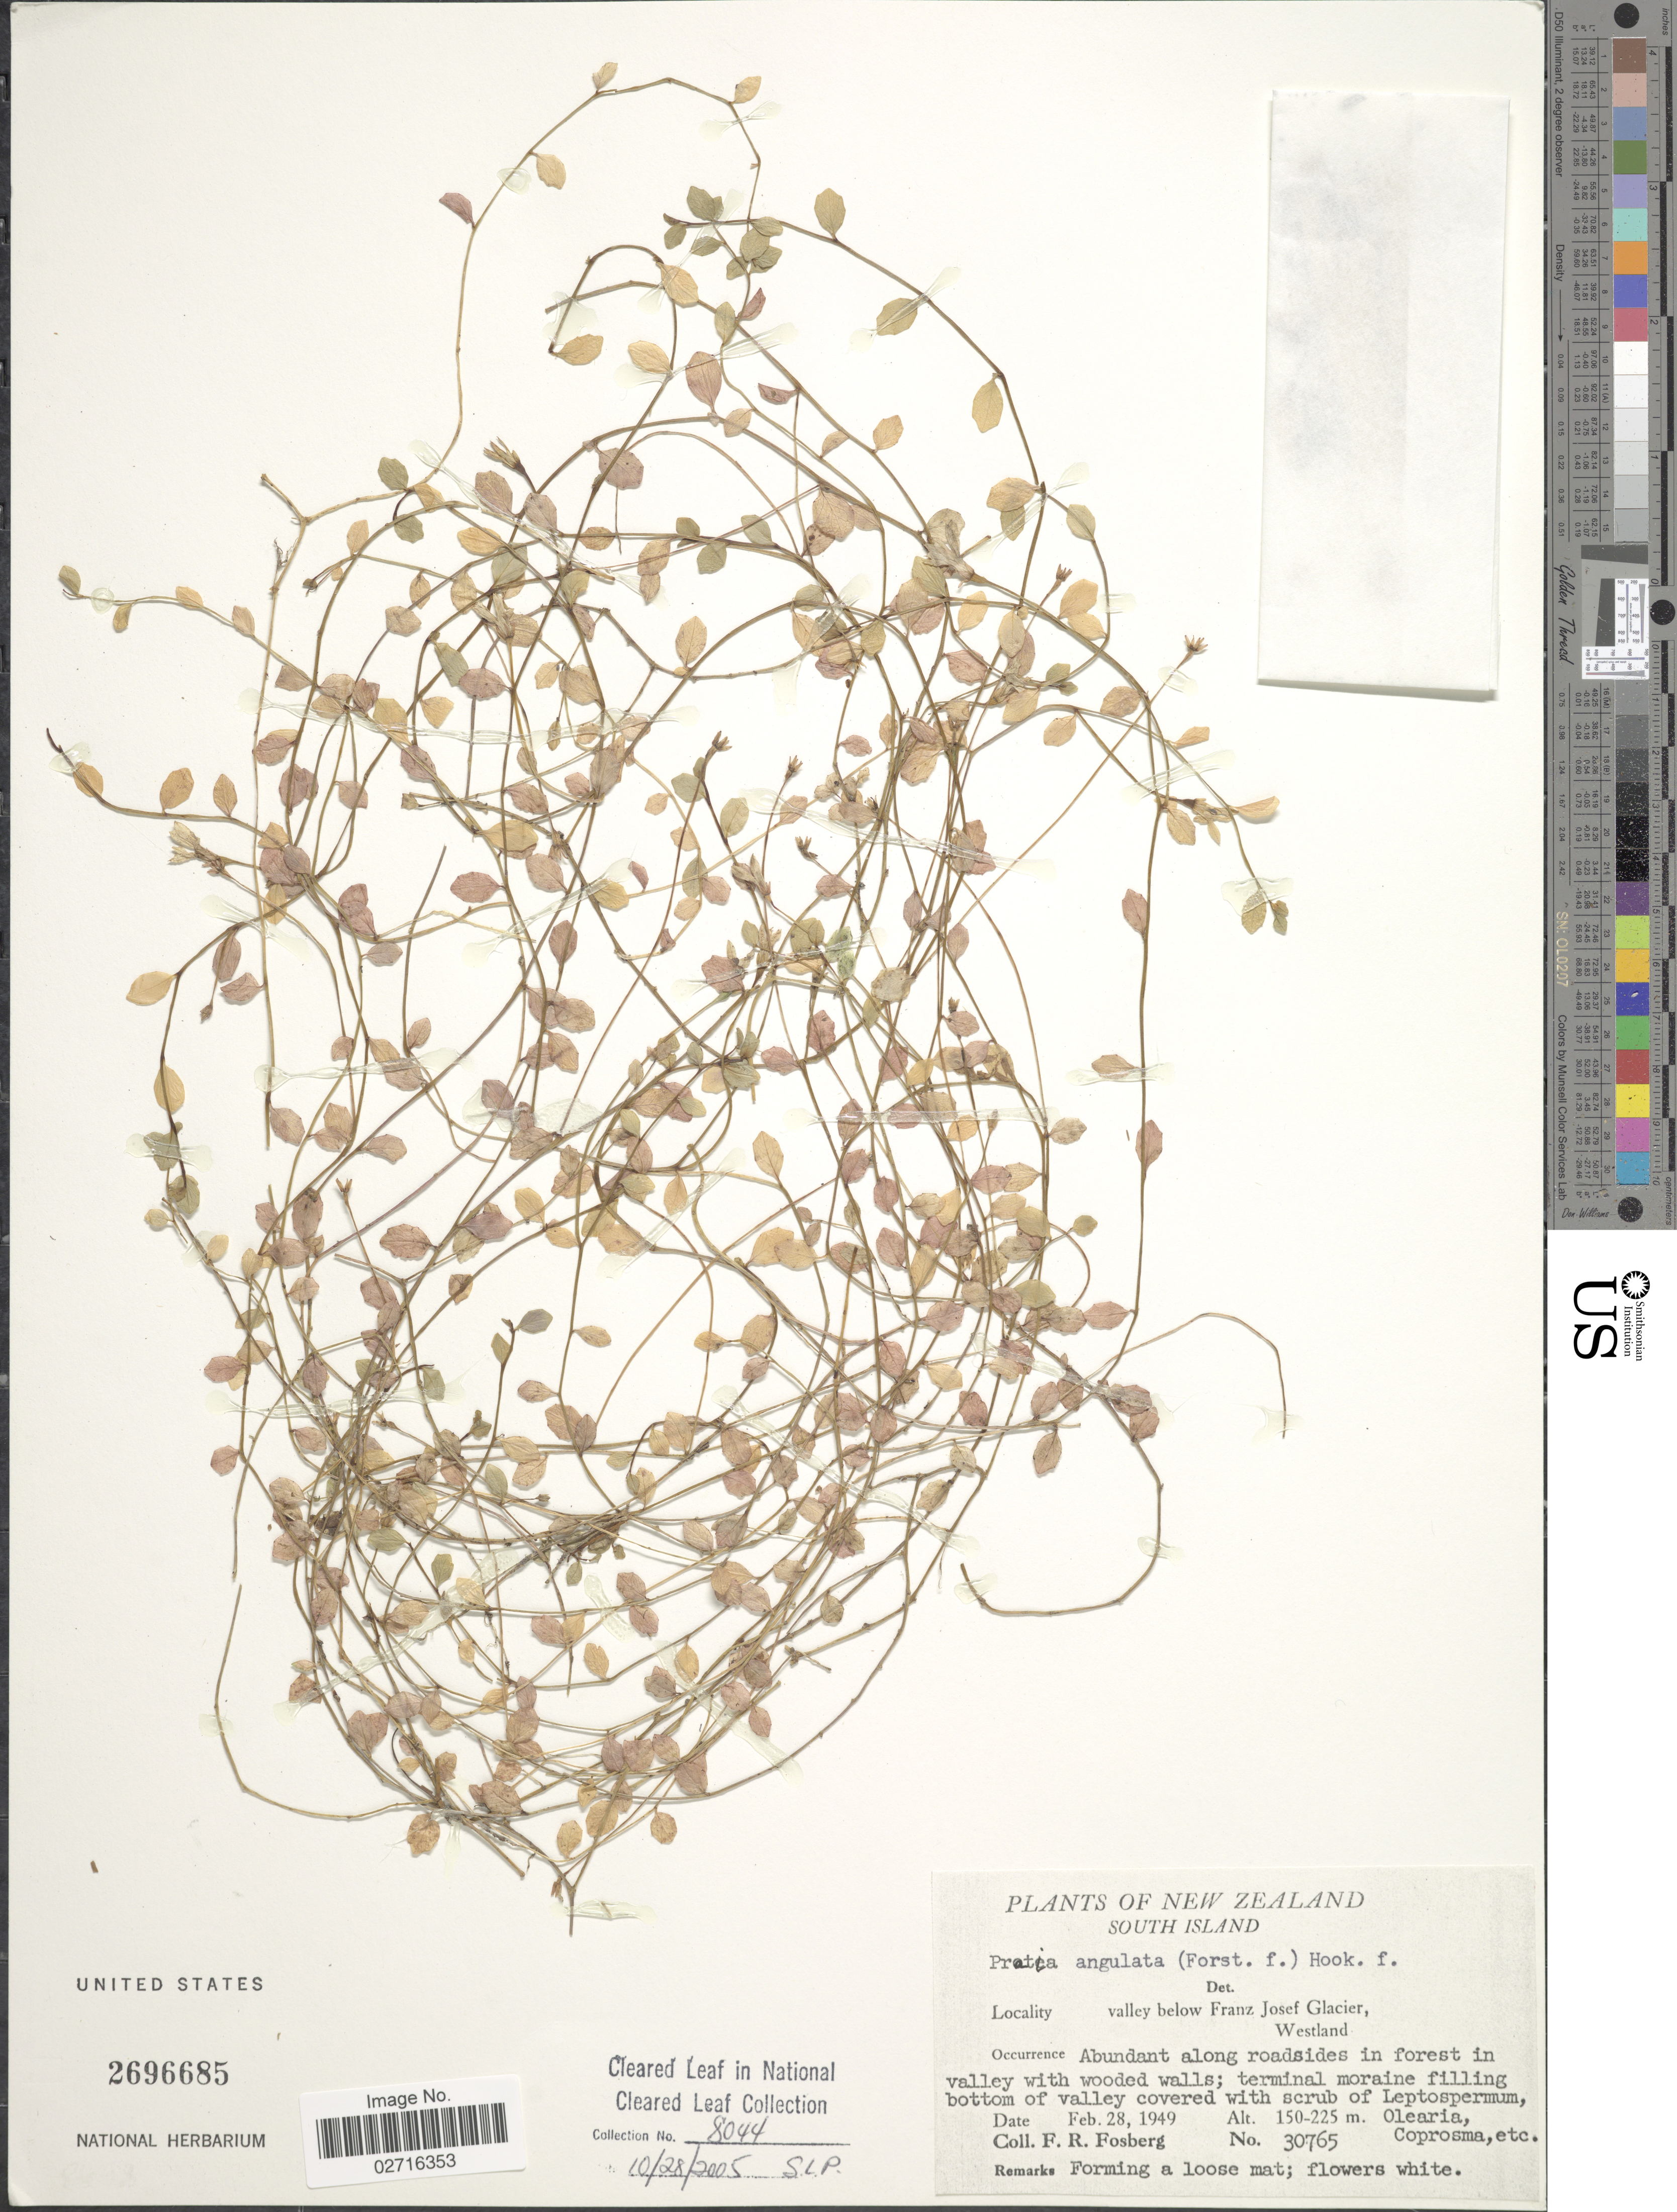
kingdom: Plantae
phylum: Tracheophyta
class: Magnoliopsida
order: Asterales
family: Campanulaceae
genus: Pratia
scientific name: Pratia angulata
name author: (G. Forst.) Hook. f.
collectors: F. R. Fosberg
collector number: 30765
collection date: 1949-02-28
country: New Zealand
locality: South Island, valley below Franz Josef Glacier, Westland. Abundant along roadsides in forest in valley with wooded walls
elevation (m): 150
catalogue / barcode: US 2696685